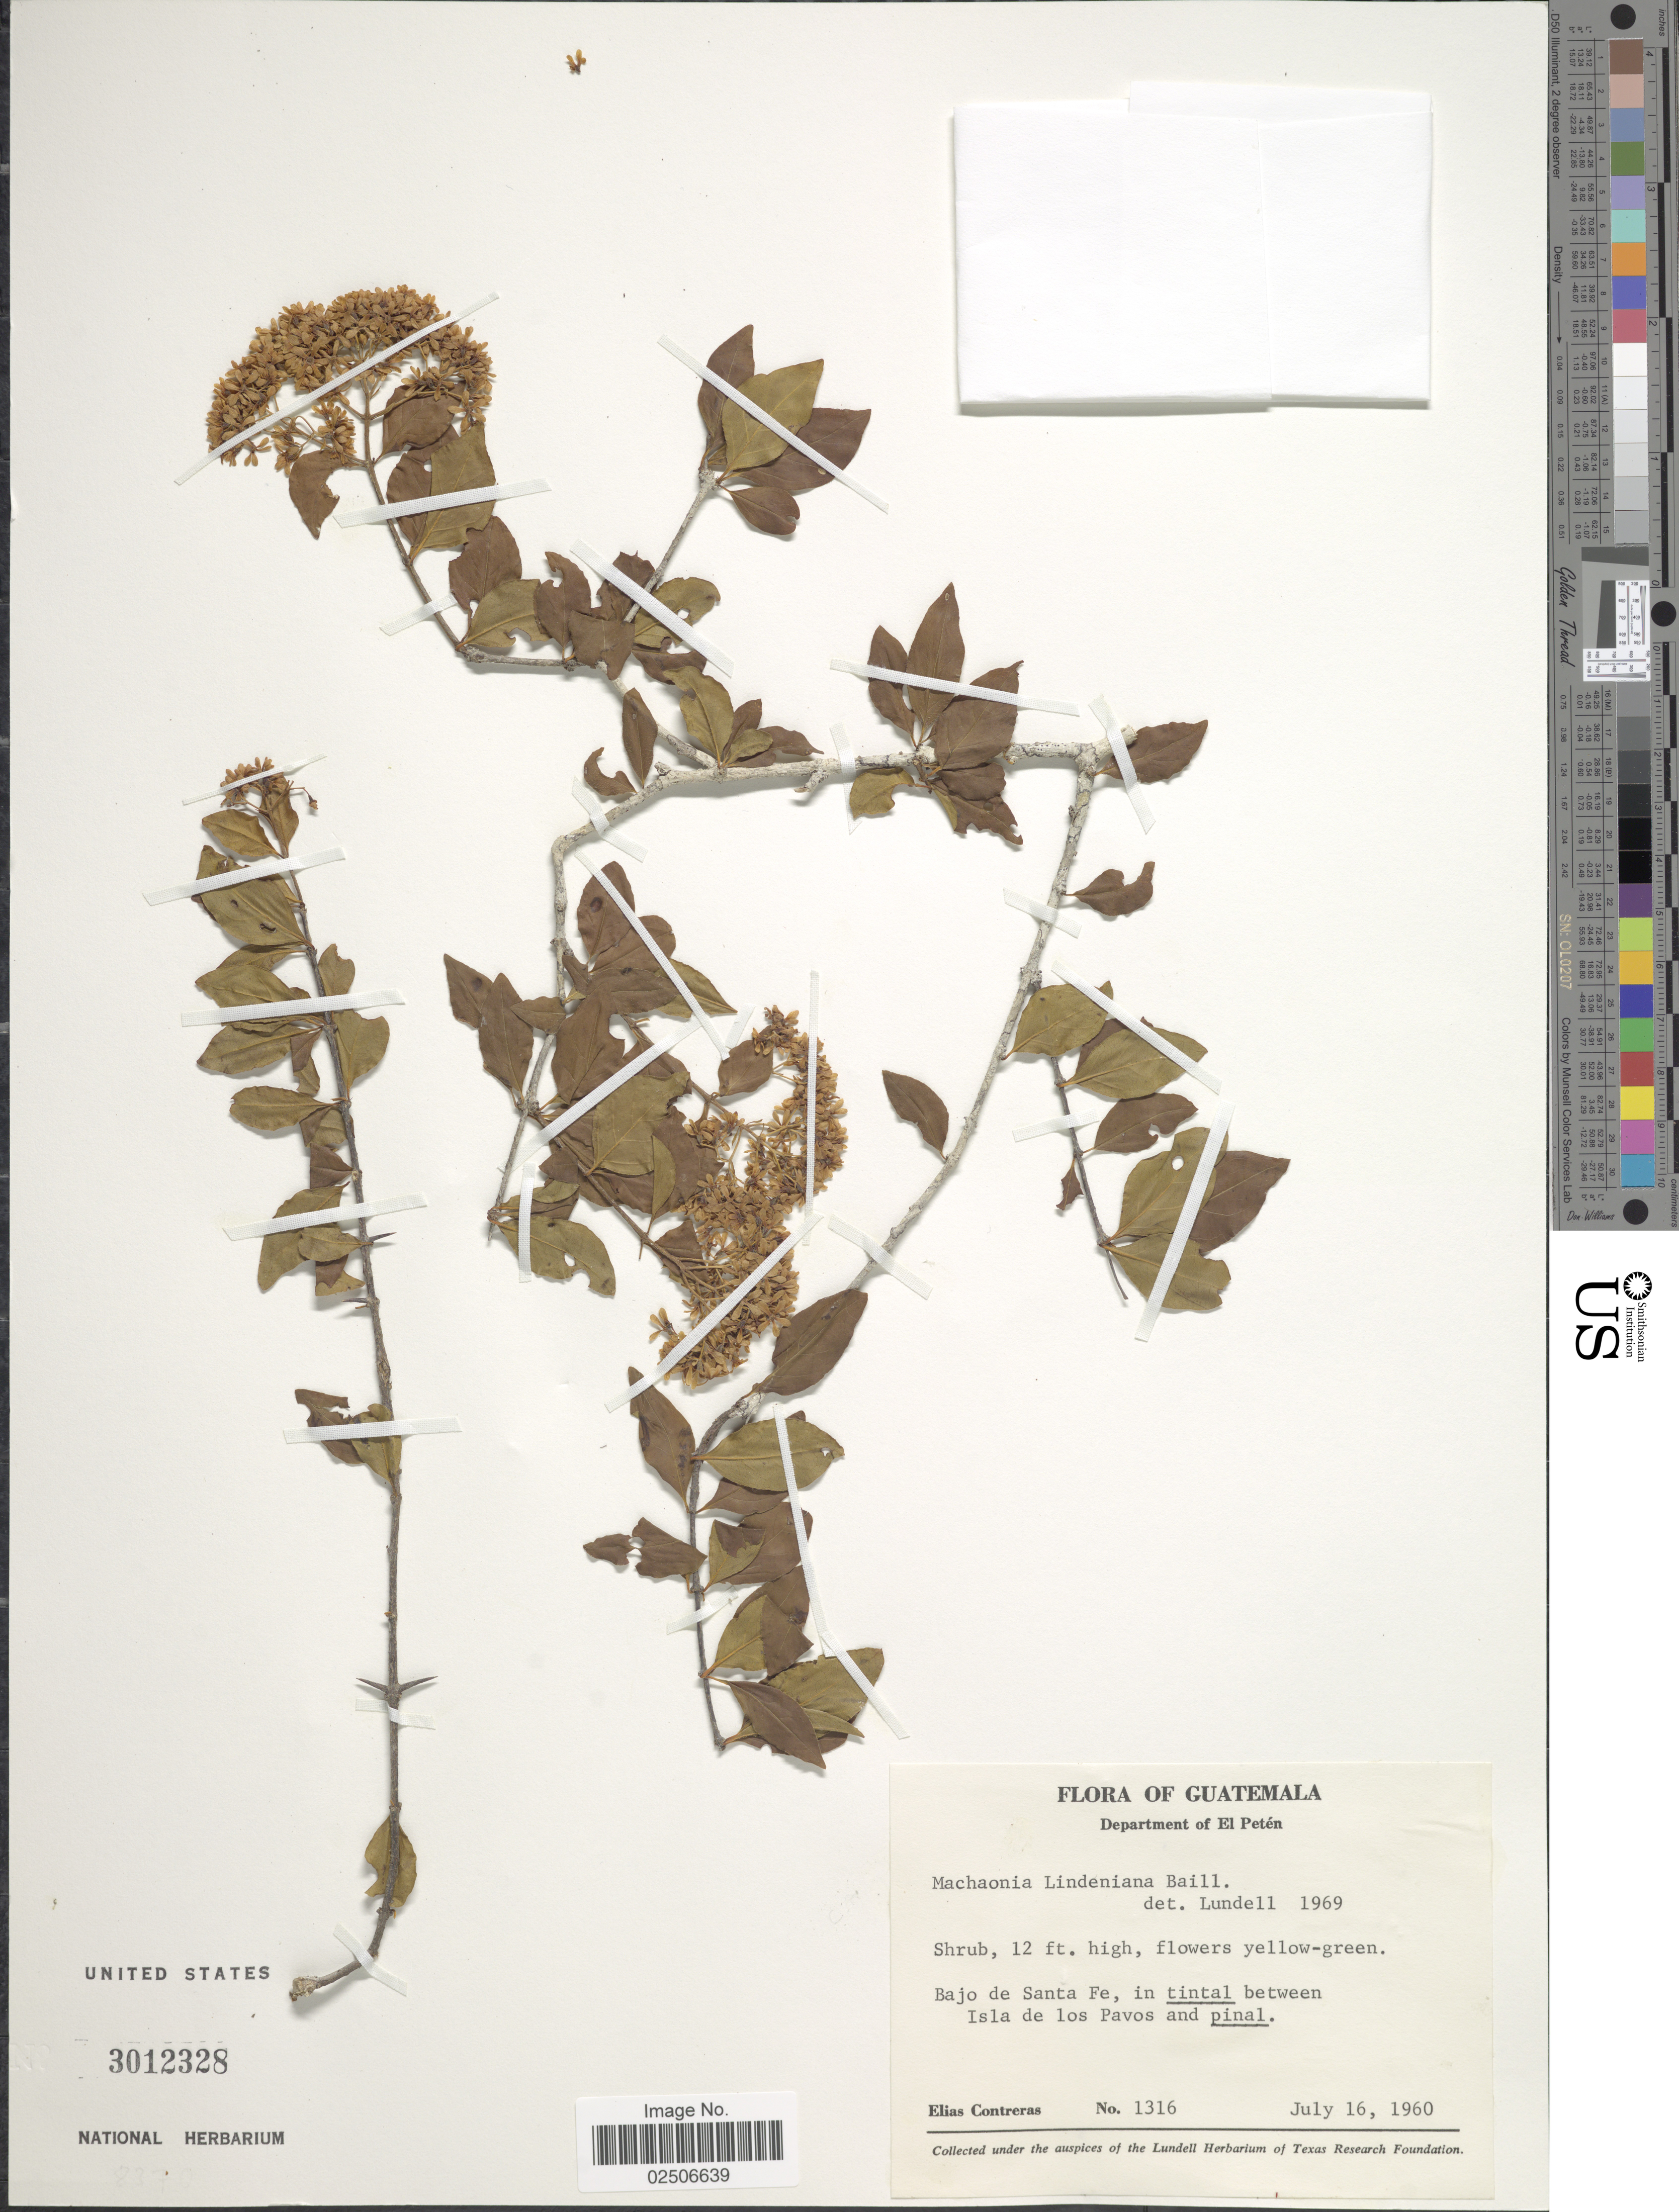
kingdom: Plantae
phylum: Tracheophyta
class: Magnoliopsida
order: Gentianales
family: Rubiaceae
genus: Machaonia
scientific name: Machaonia lindeniana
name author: Baill.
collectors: E. Contreras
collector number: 1316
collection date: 1960-07-16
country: Guatemala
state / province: El Petén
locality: Bajo de Santa Fe, in tintal between Isla de los Pavos and pinal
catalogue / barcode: US 3012328